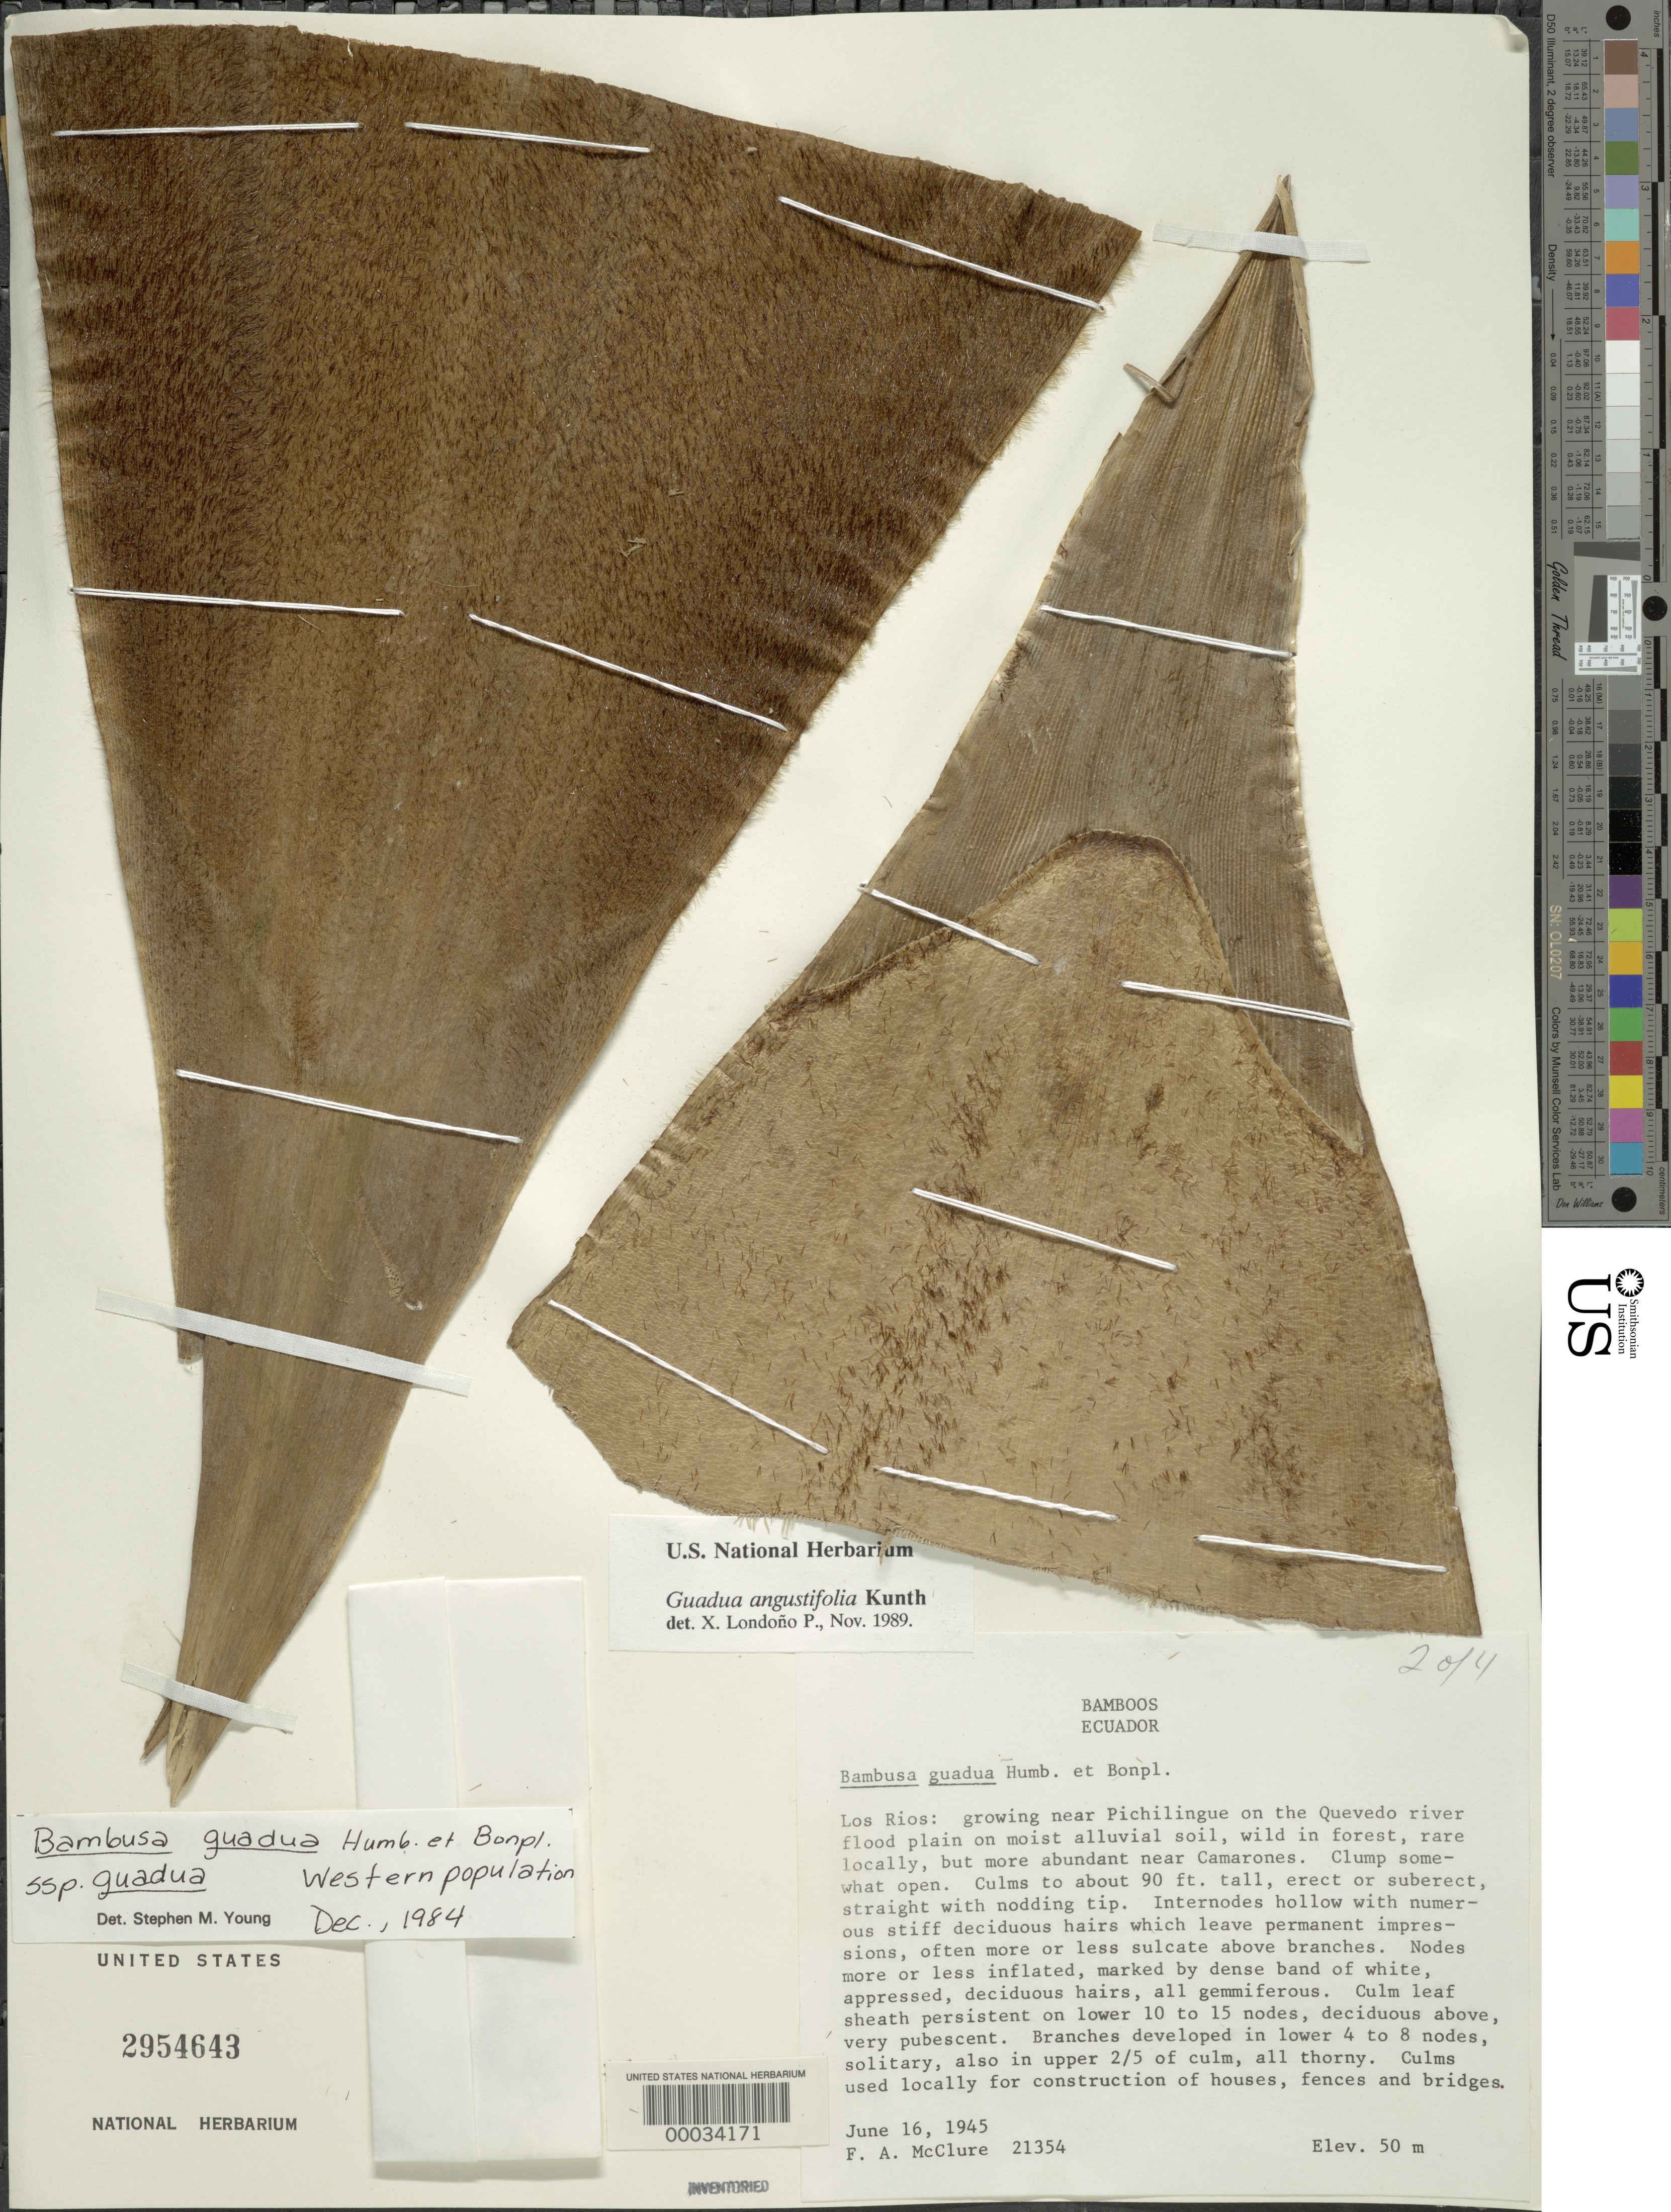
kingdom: Plantae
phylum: Tracheophyta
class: Liliopsida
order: Poales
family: Poaceae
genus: Guadua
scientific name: Guadua angustifolia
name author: Kunth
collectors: F. A. McClure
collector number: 21354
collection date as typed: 16 Jun 1945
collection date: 1945-06-16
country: Ecuador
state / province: Los Ríos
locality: Pichilingue, Quevedo River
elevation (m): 50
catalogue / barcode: US 2954643